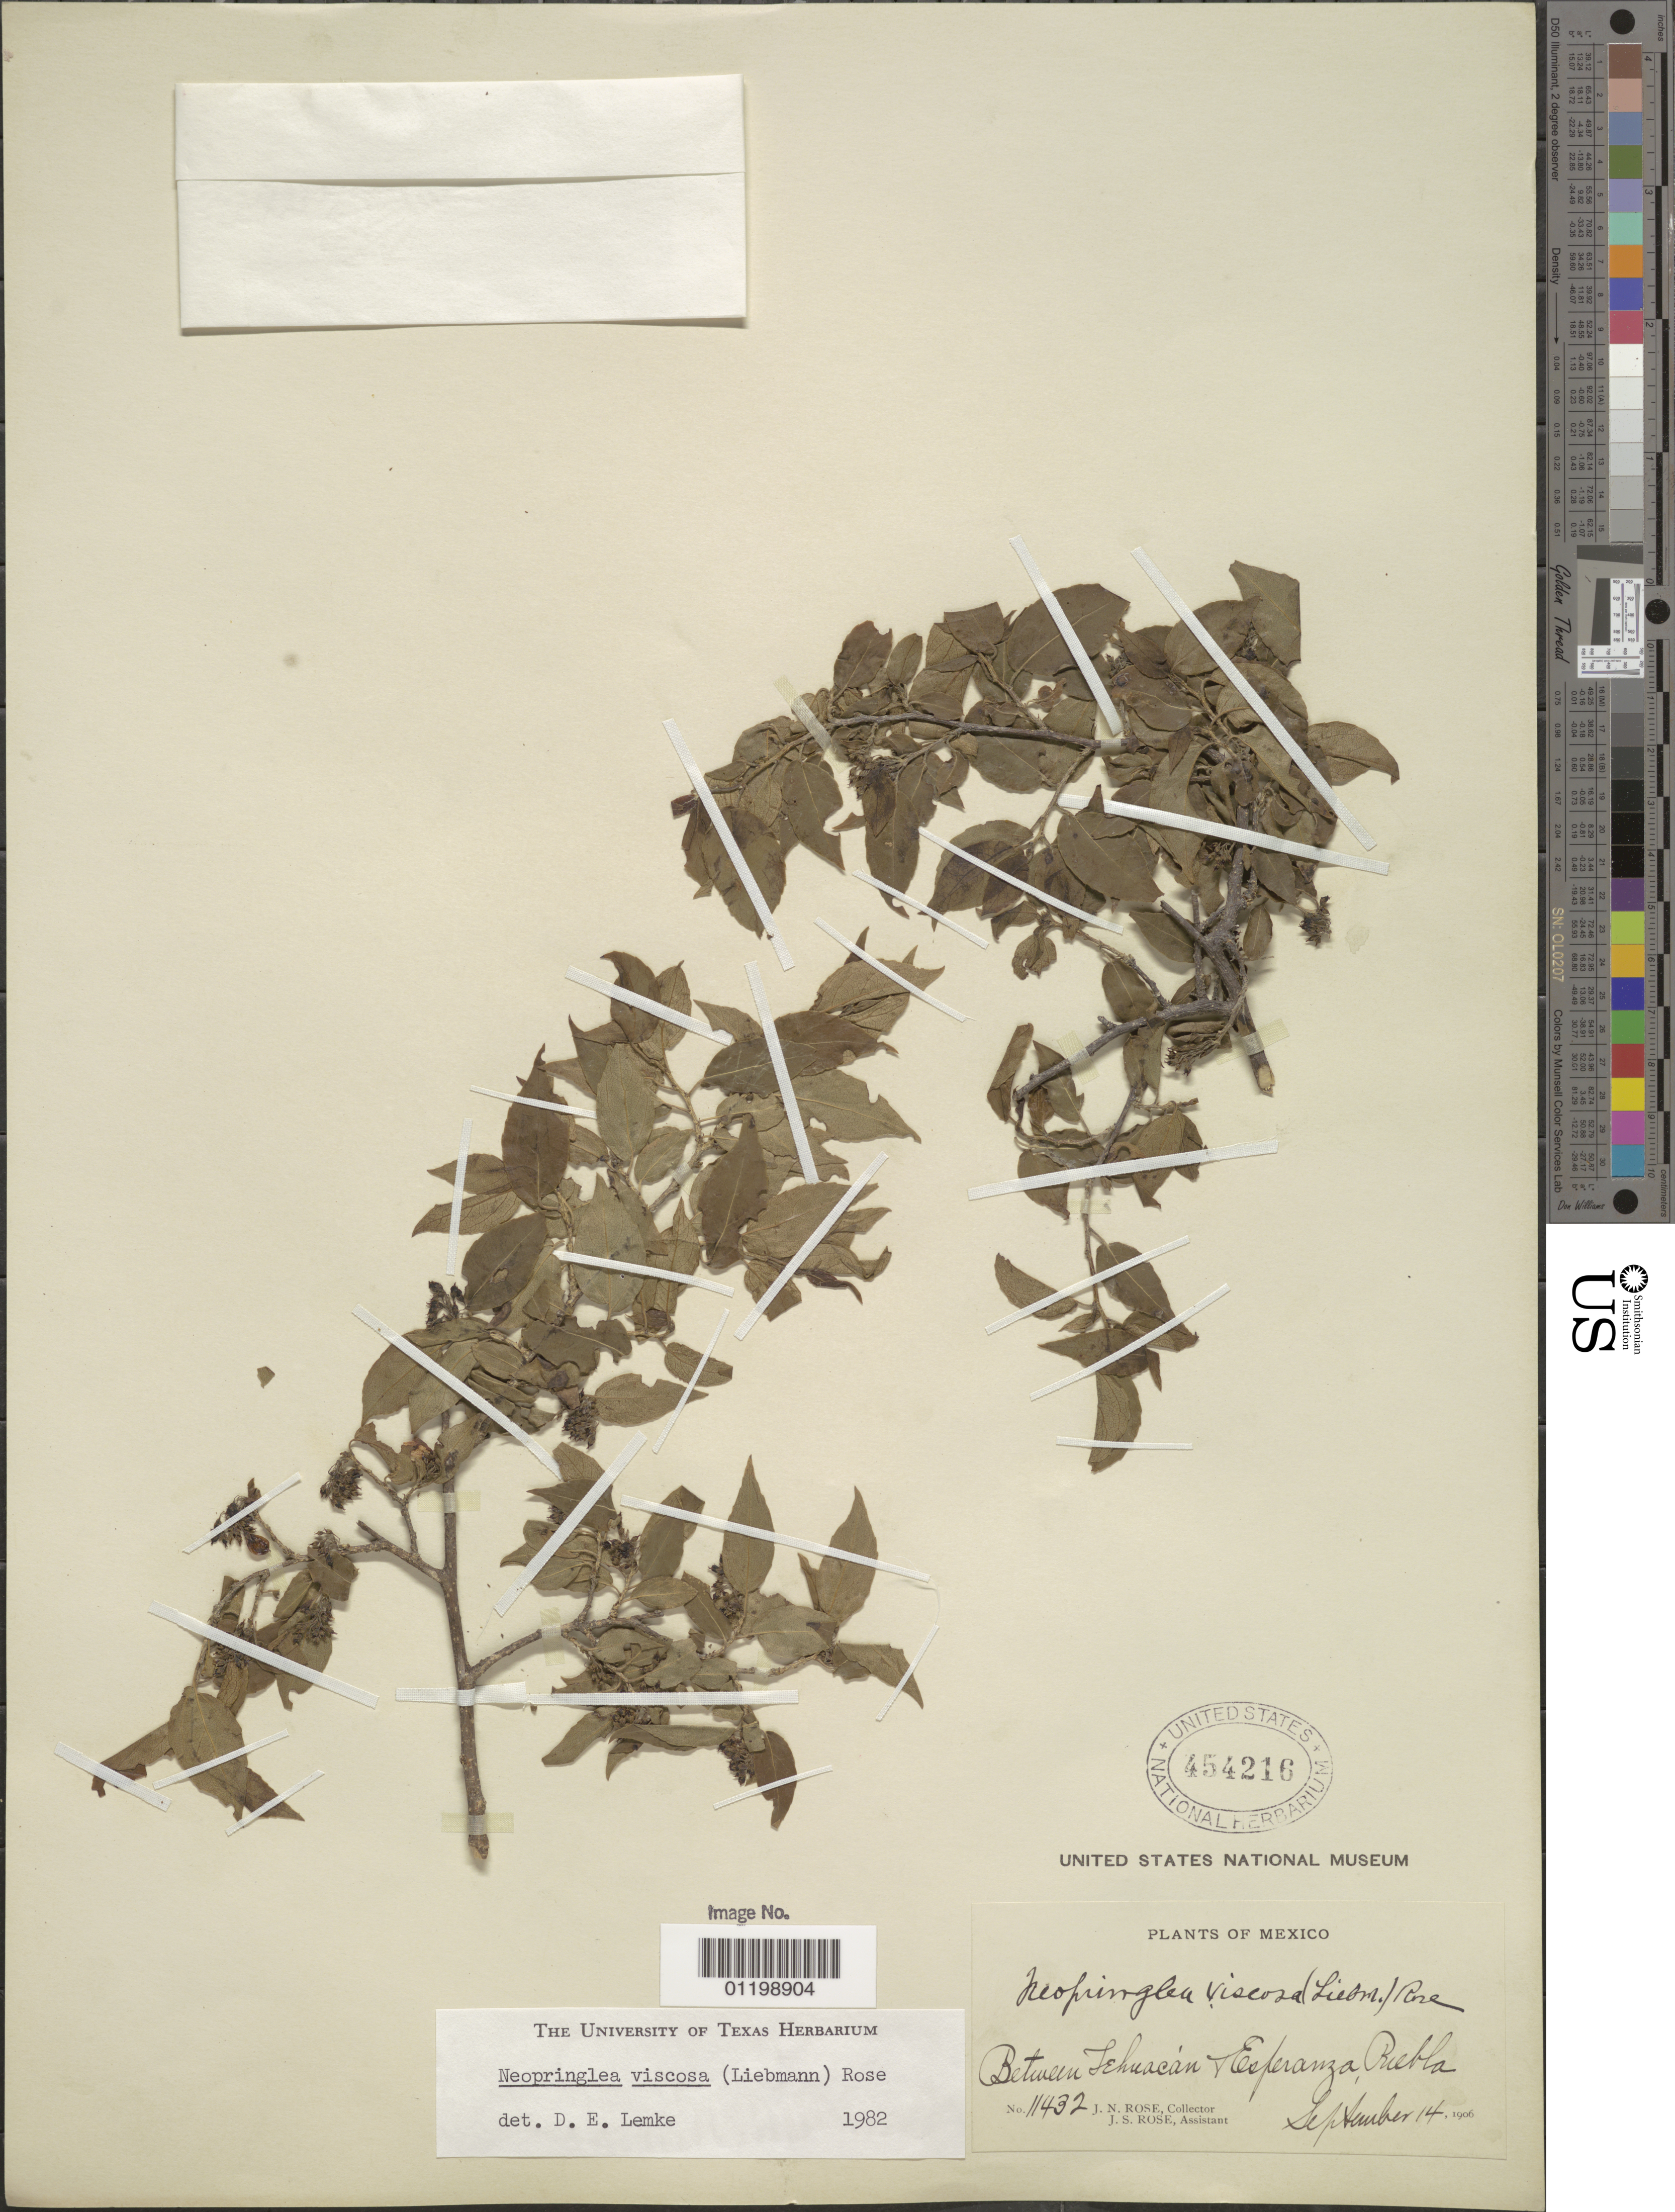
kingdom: Plantae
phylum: Tracheophyta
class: Magnoliopsida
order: Malpighiales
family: Salicaceae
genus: Neopringlea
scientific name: Neopringlea viscosa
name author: (Liebm.) Rose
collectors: J. N. Rose & J. S. Rose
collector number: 11432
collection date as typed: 14 Sep 1906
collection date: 1906-09-14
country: Mexico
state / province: Puebla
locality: Between Tehuacan and Esepranza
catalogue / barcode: US 454216